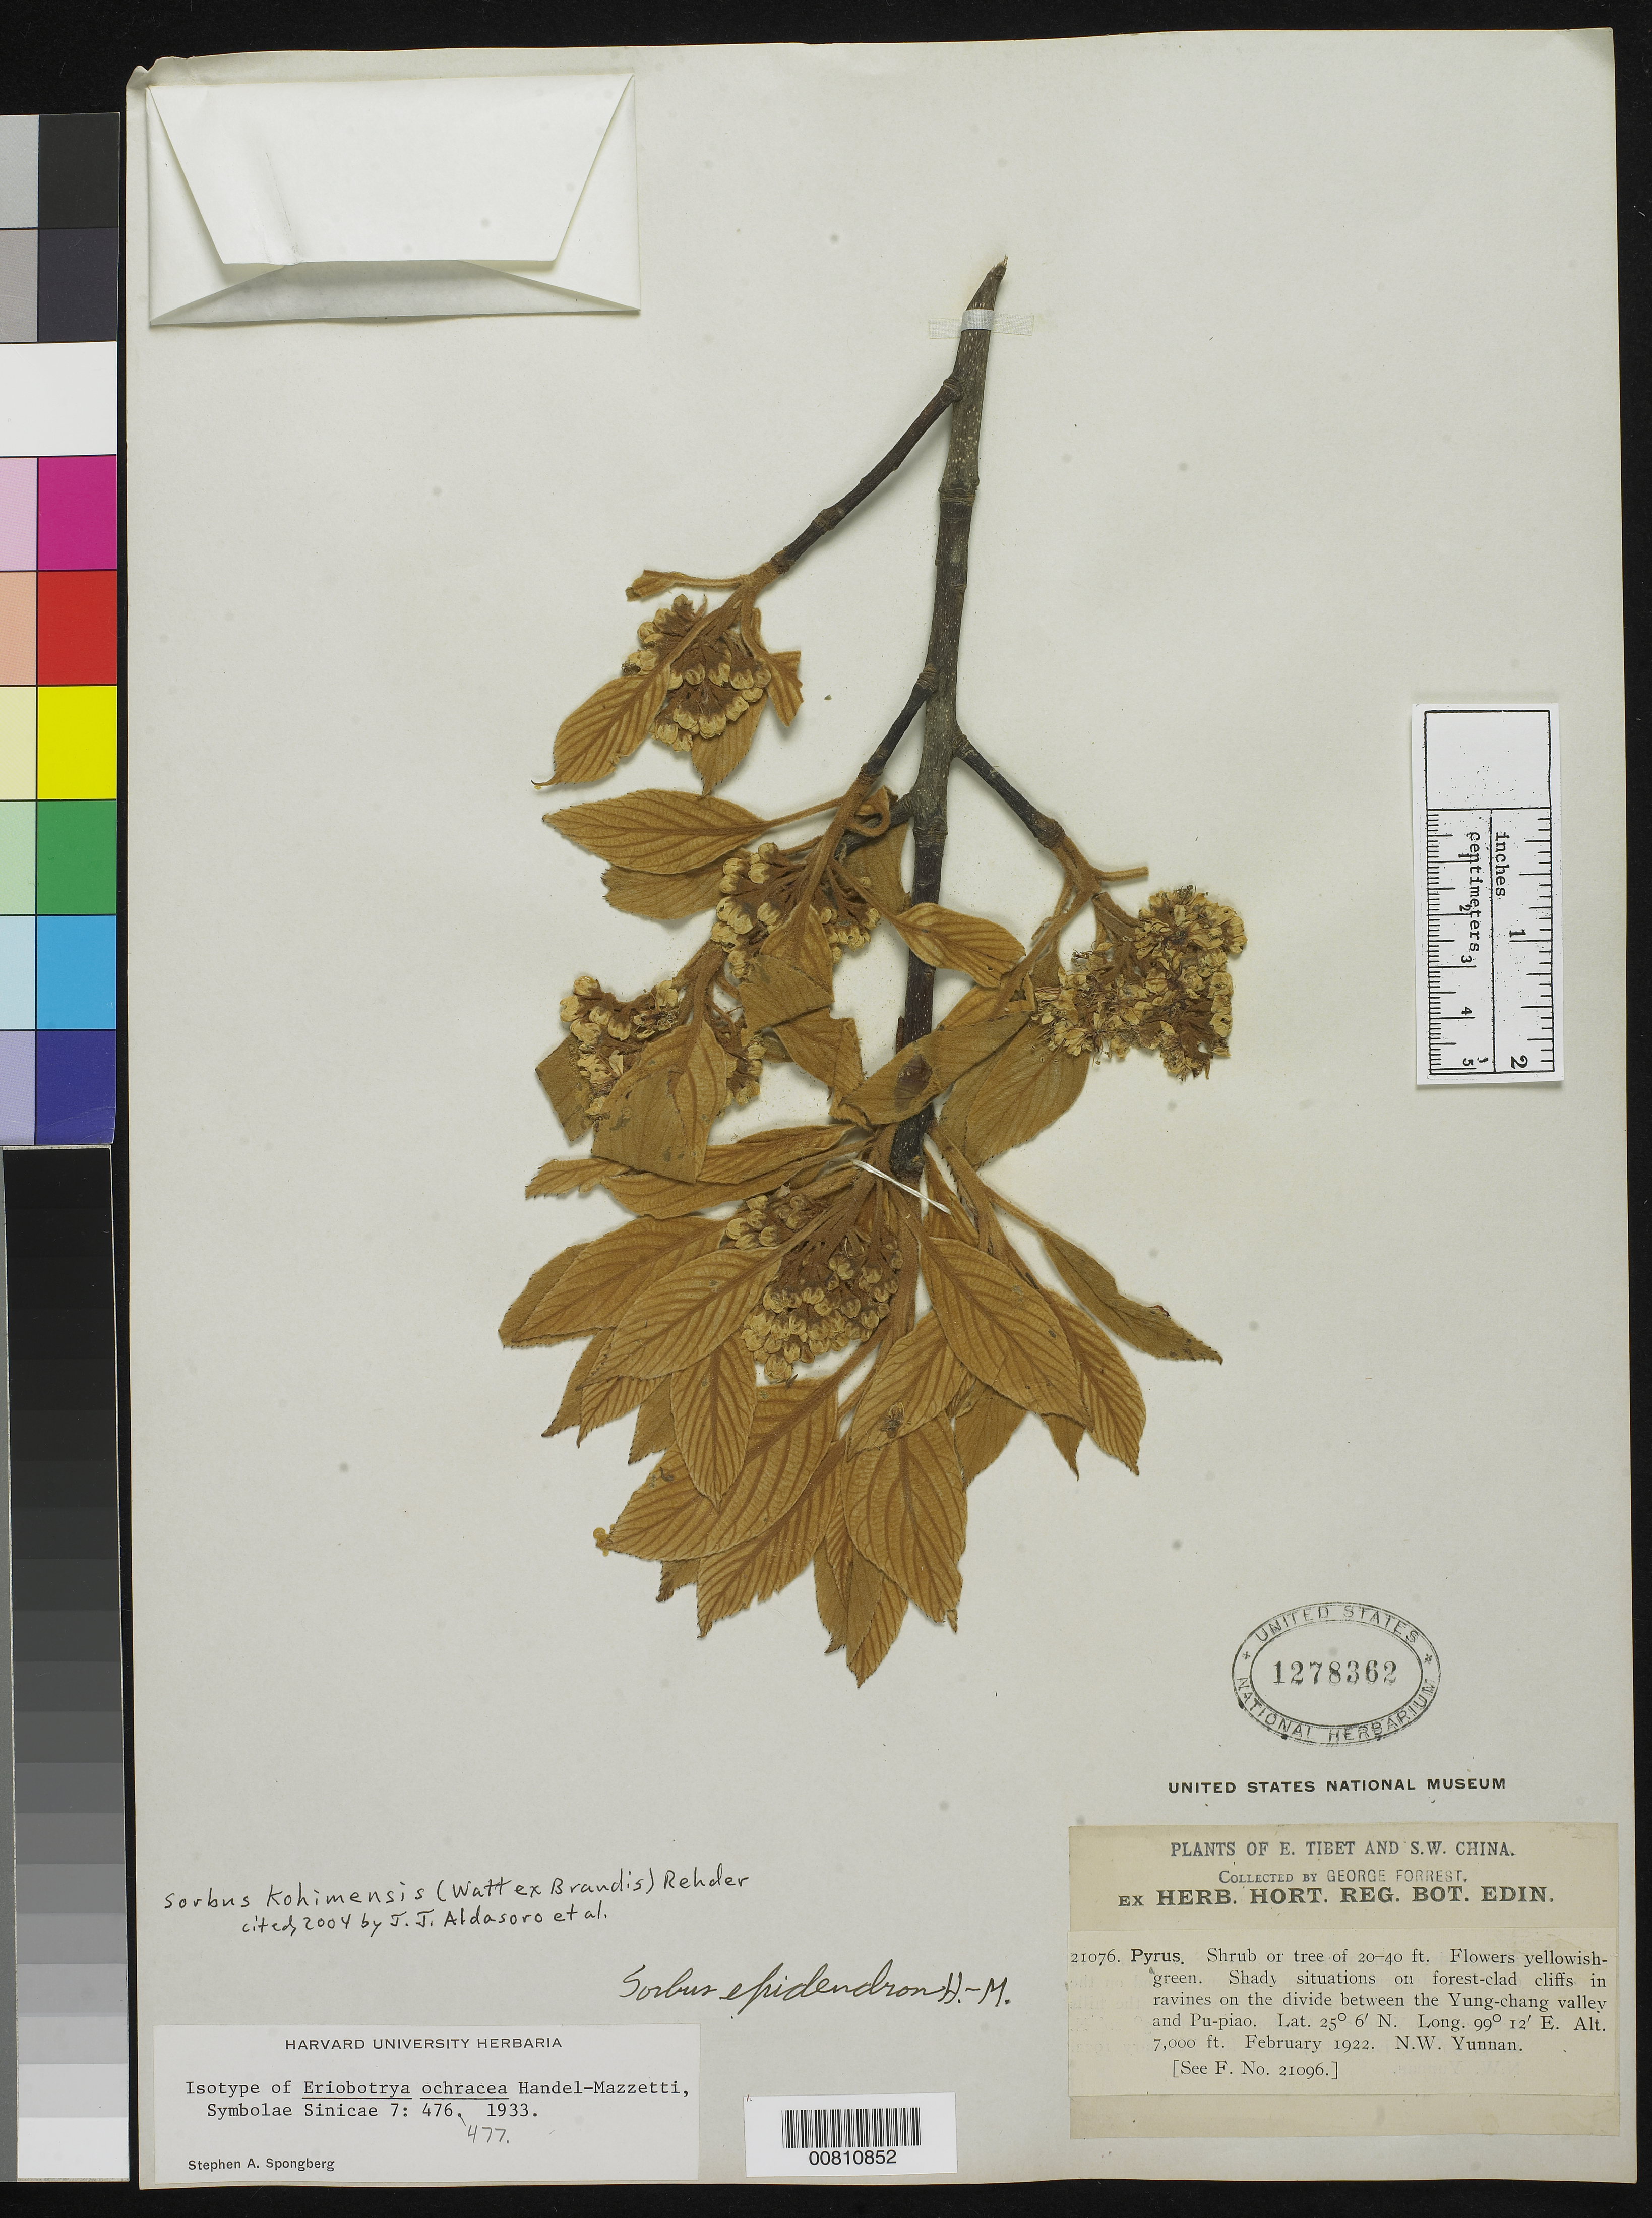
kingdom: Plantae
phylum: Tracheophyta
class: Magnoliopsida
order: Rosales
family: Rosaceae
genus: Eriobotrya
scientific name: Eriobotrya ochracea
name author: Hand.-Mazz.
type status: Isotype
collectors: G. Forrest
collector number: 21076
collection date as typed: Feb 1922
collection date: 1922-02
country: China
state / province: Yunnan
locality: On the divide between the Yung-chang valley and Pu-piao, N.W. Yunnan.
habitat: Shady situations on forest-clad cliffs in ravines.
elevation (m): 2134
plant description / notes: Cited 2004 by J.J. Aldasoro et al.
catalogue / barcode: US 1278362